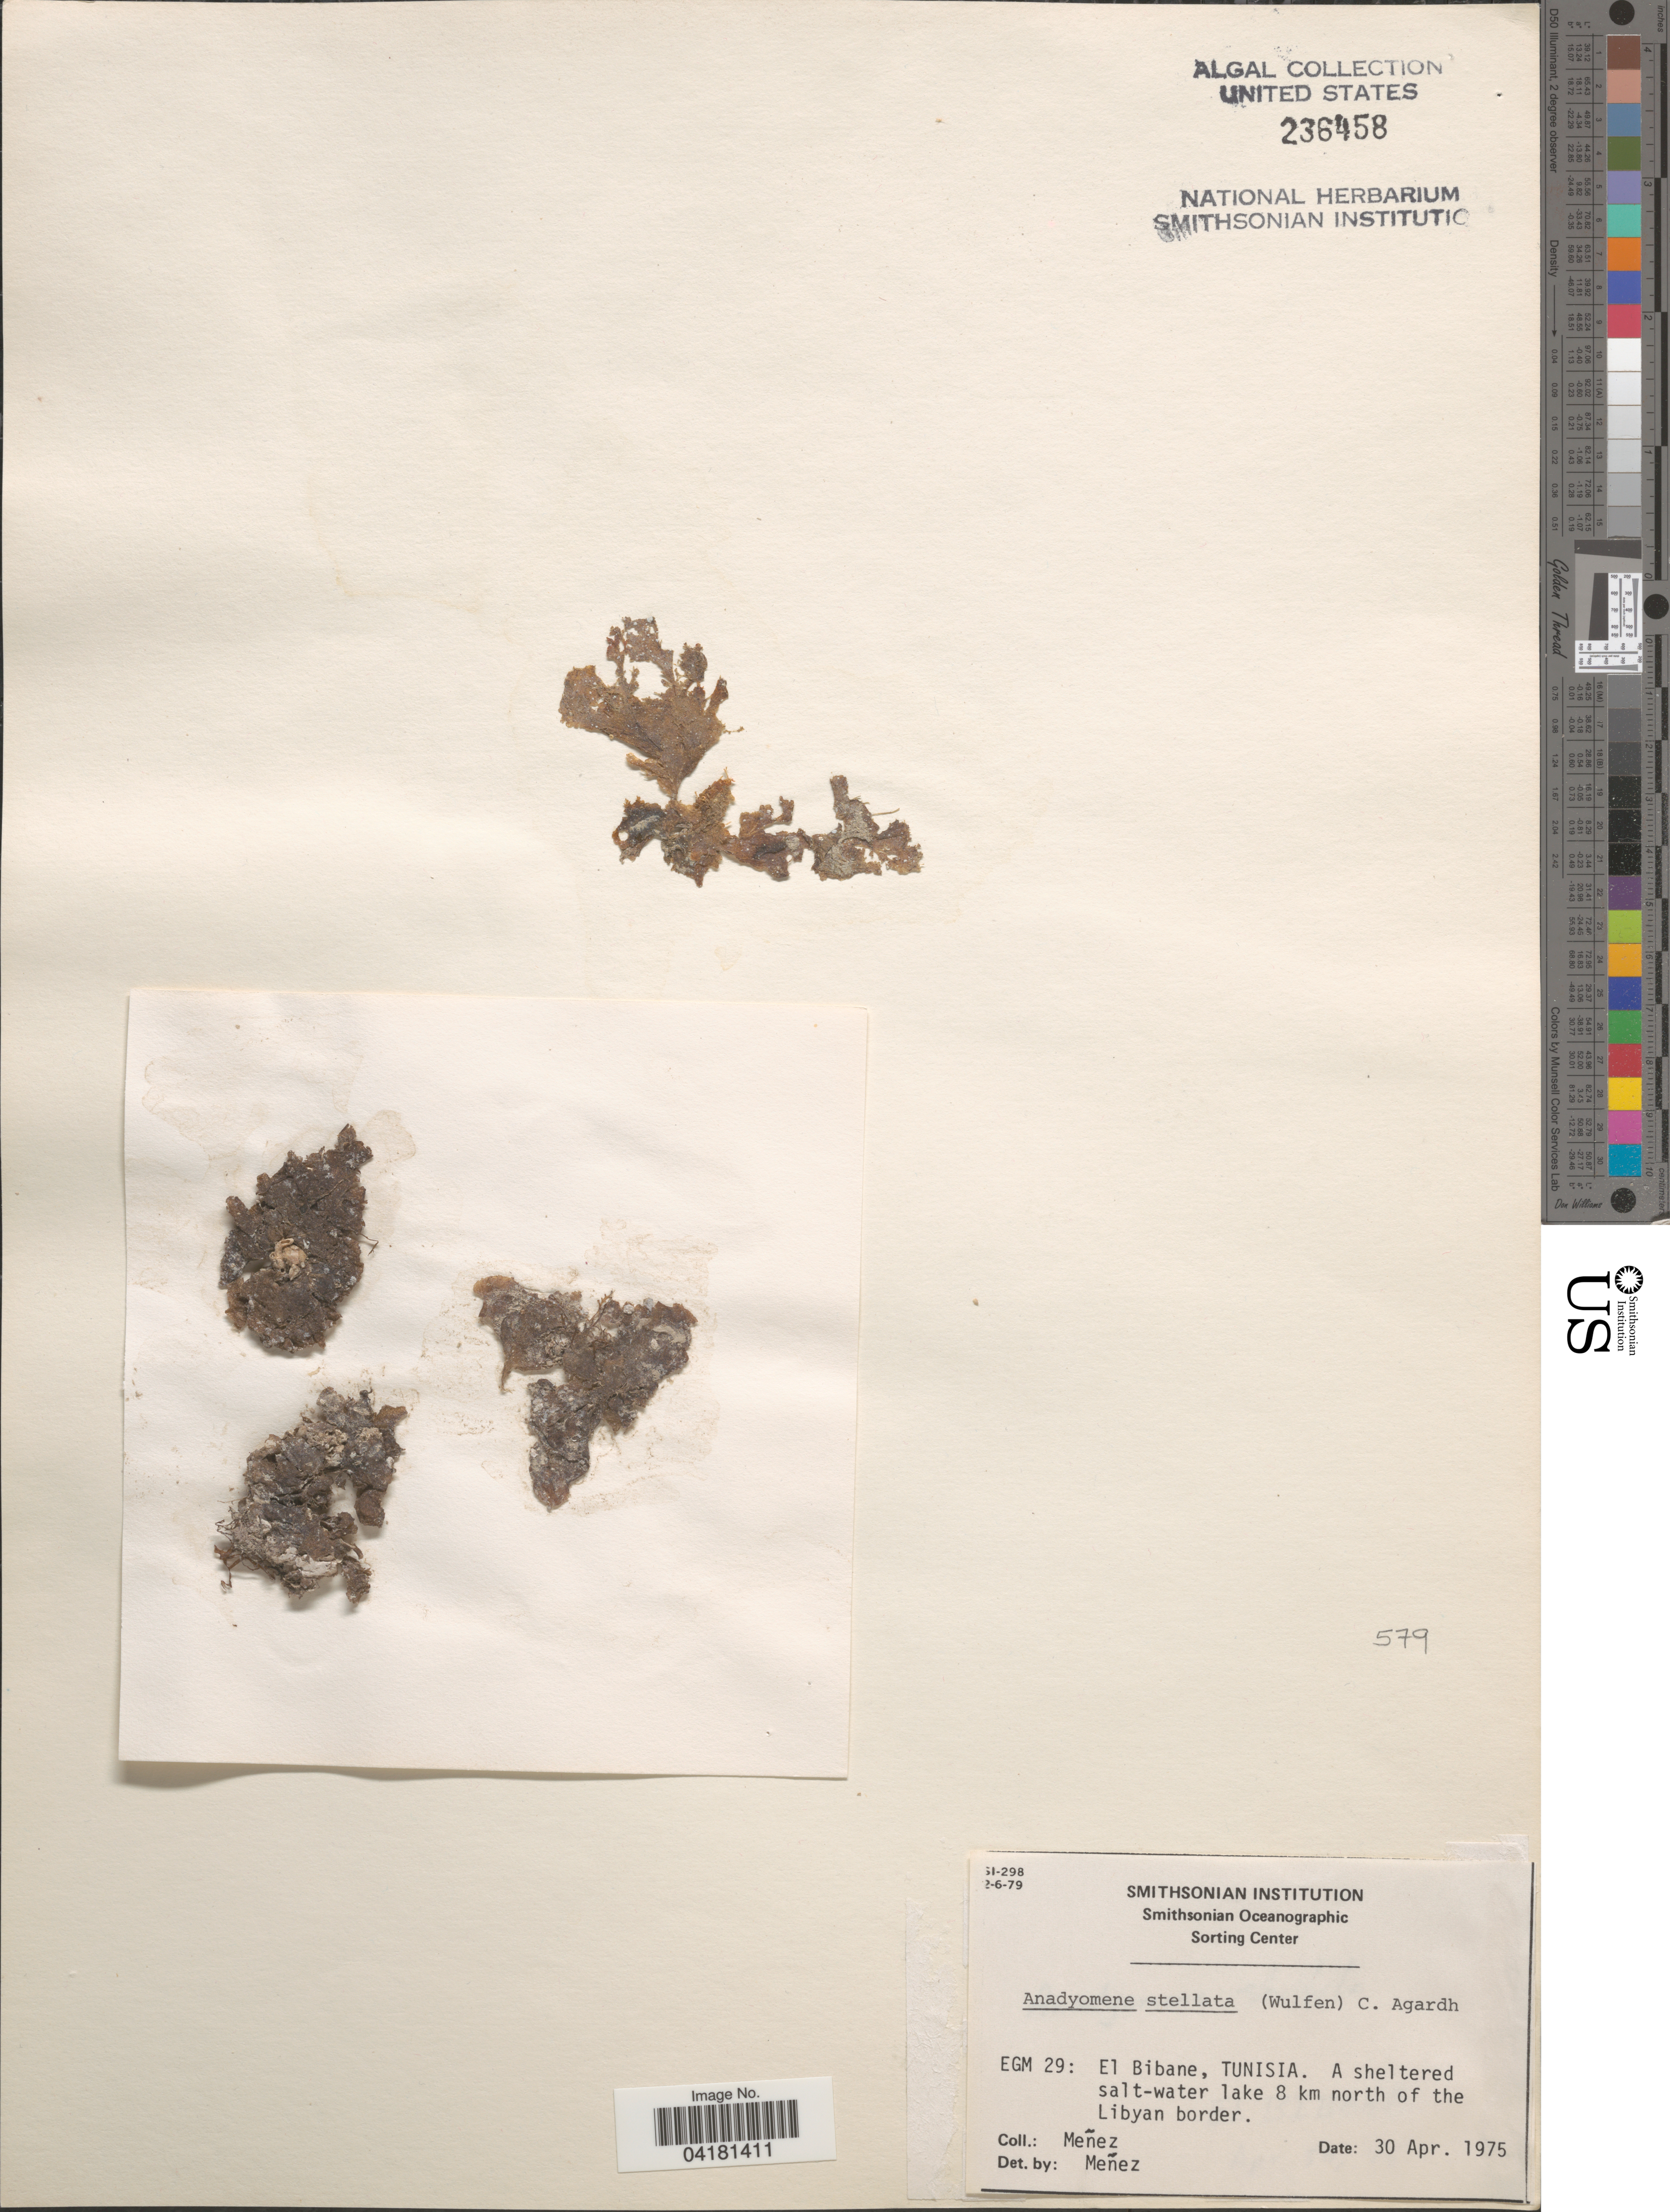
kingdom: Plantae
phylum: Chlorophyta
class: Ulvophyceae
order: Cladophorales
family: Anadyomenaceae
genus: Anadyomene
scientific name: Anadyomene stellata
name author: (Wulfen) C. Agardh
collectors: Menez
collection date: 1975-04-30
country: Tunisia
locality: EGM 29: El Bibane, Tunisia. A sheltered salt-water lake 8 km north of the Libyan border.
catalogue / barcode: US 236458